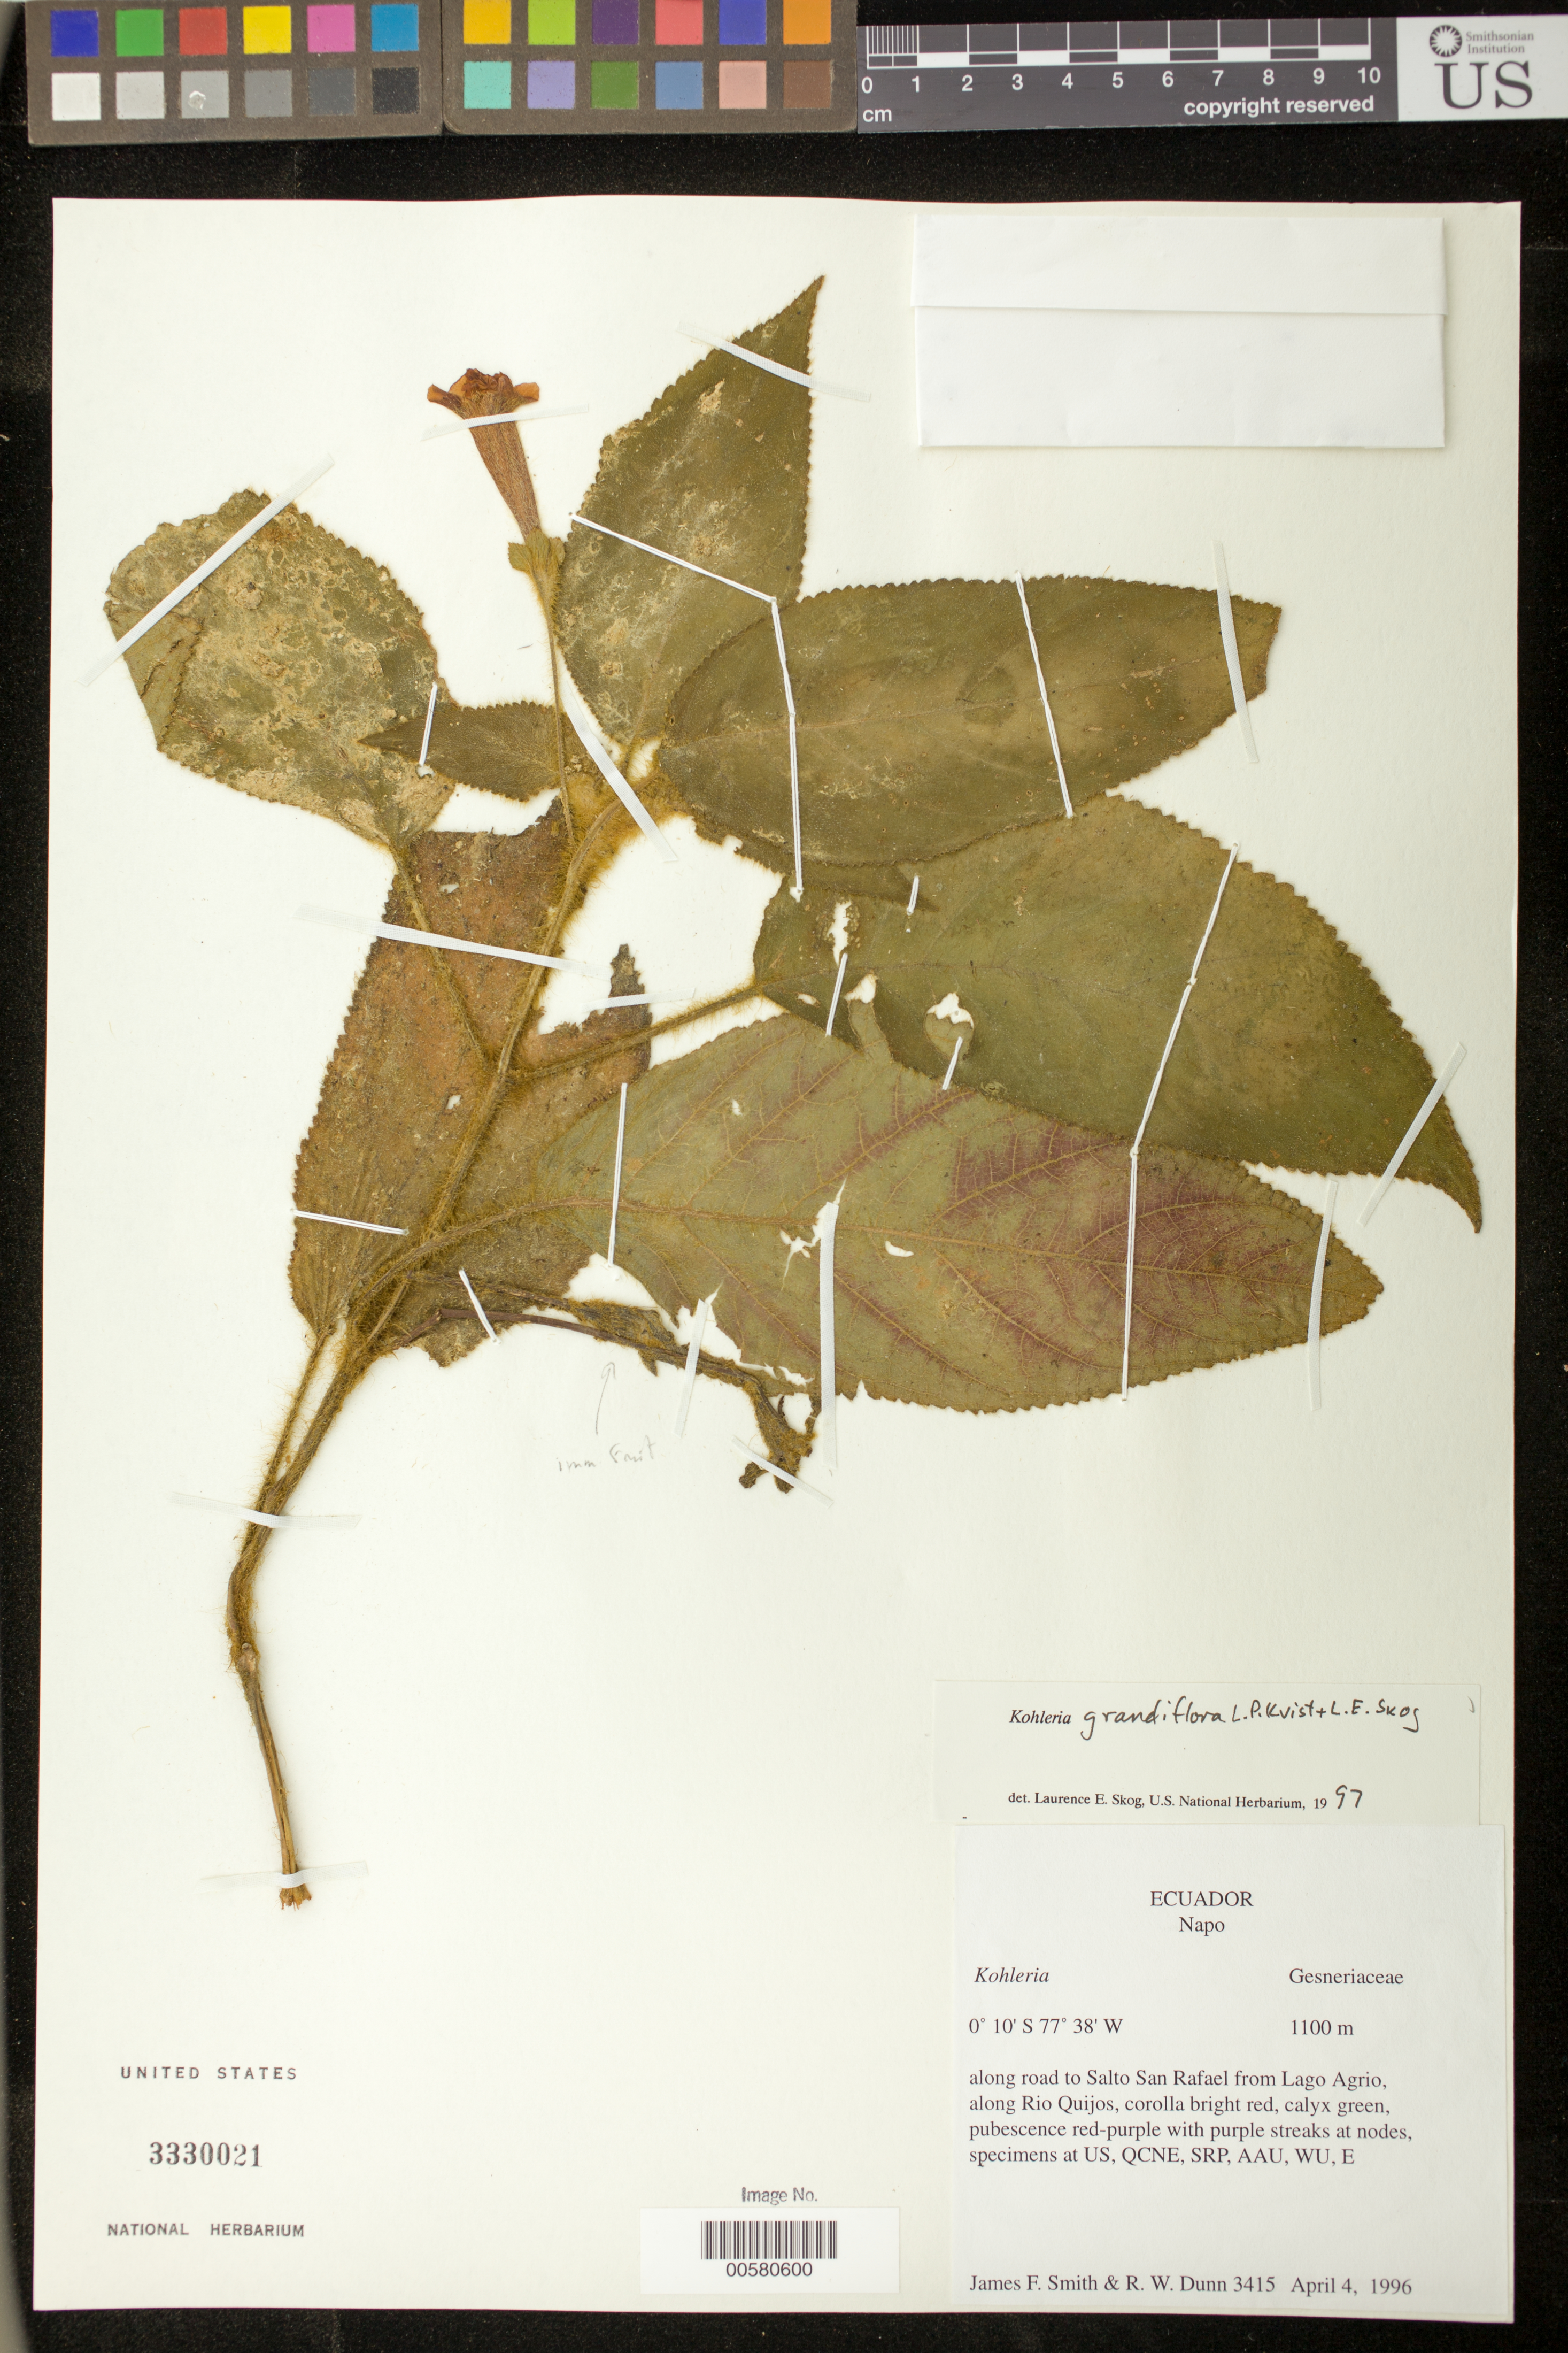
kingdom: Plantae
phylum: Tracheophyta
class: Magnoliopsida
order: Lamiales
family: Gesneriaceae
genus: Kohleria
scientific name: Kohleria grandiflora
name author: L.P. Kvist & L.E. Skog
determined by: Skog, Laurence E.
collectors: J. Smith & R. Dunn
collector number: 3415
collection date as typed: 04 Apr 1996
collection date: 1996-04-04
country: Ecuador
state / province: Napo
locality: Along road to Salto San Rafael from Lago Agrio, along Rio Quijos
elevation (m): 1100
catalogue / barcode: US 3330021